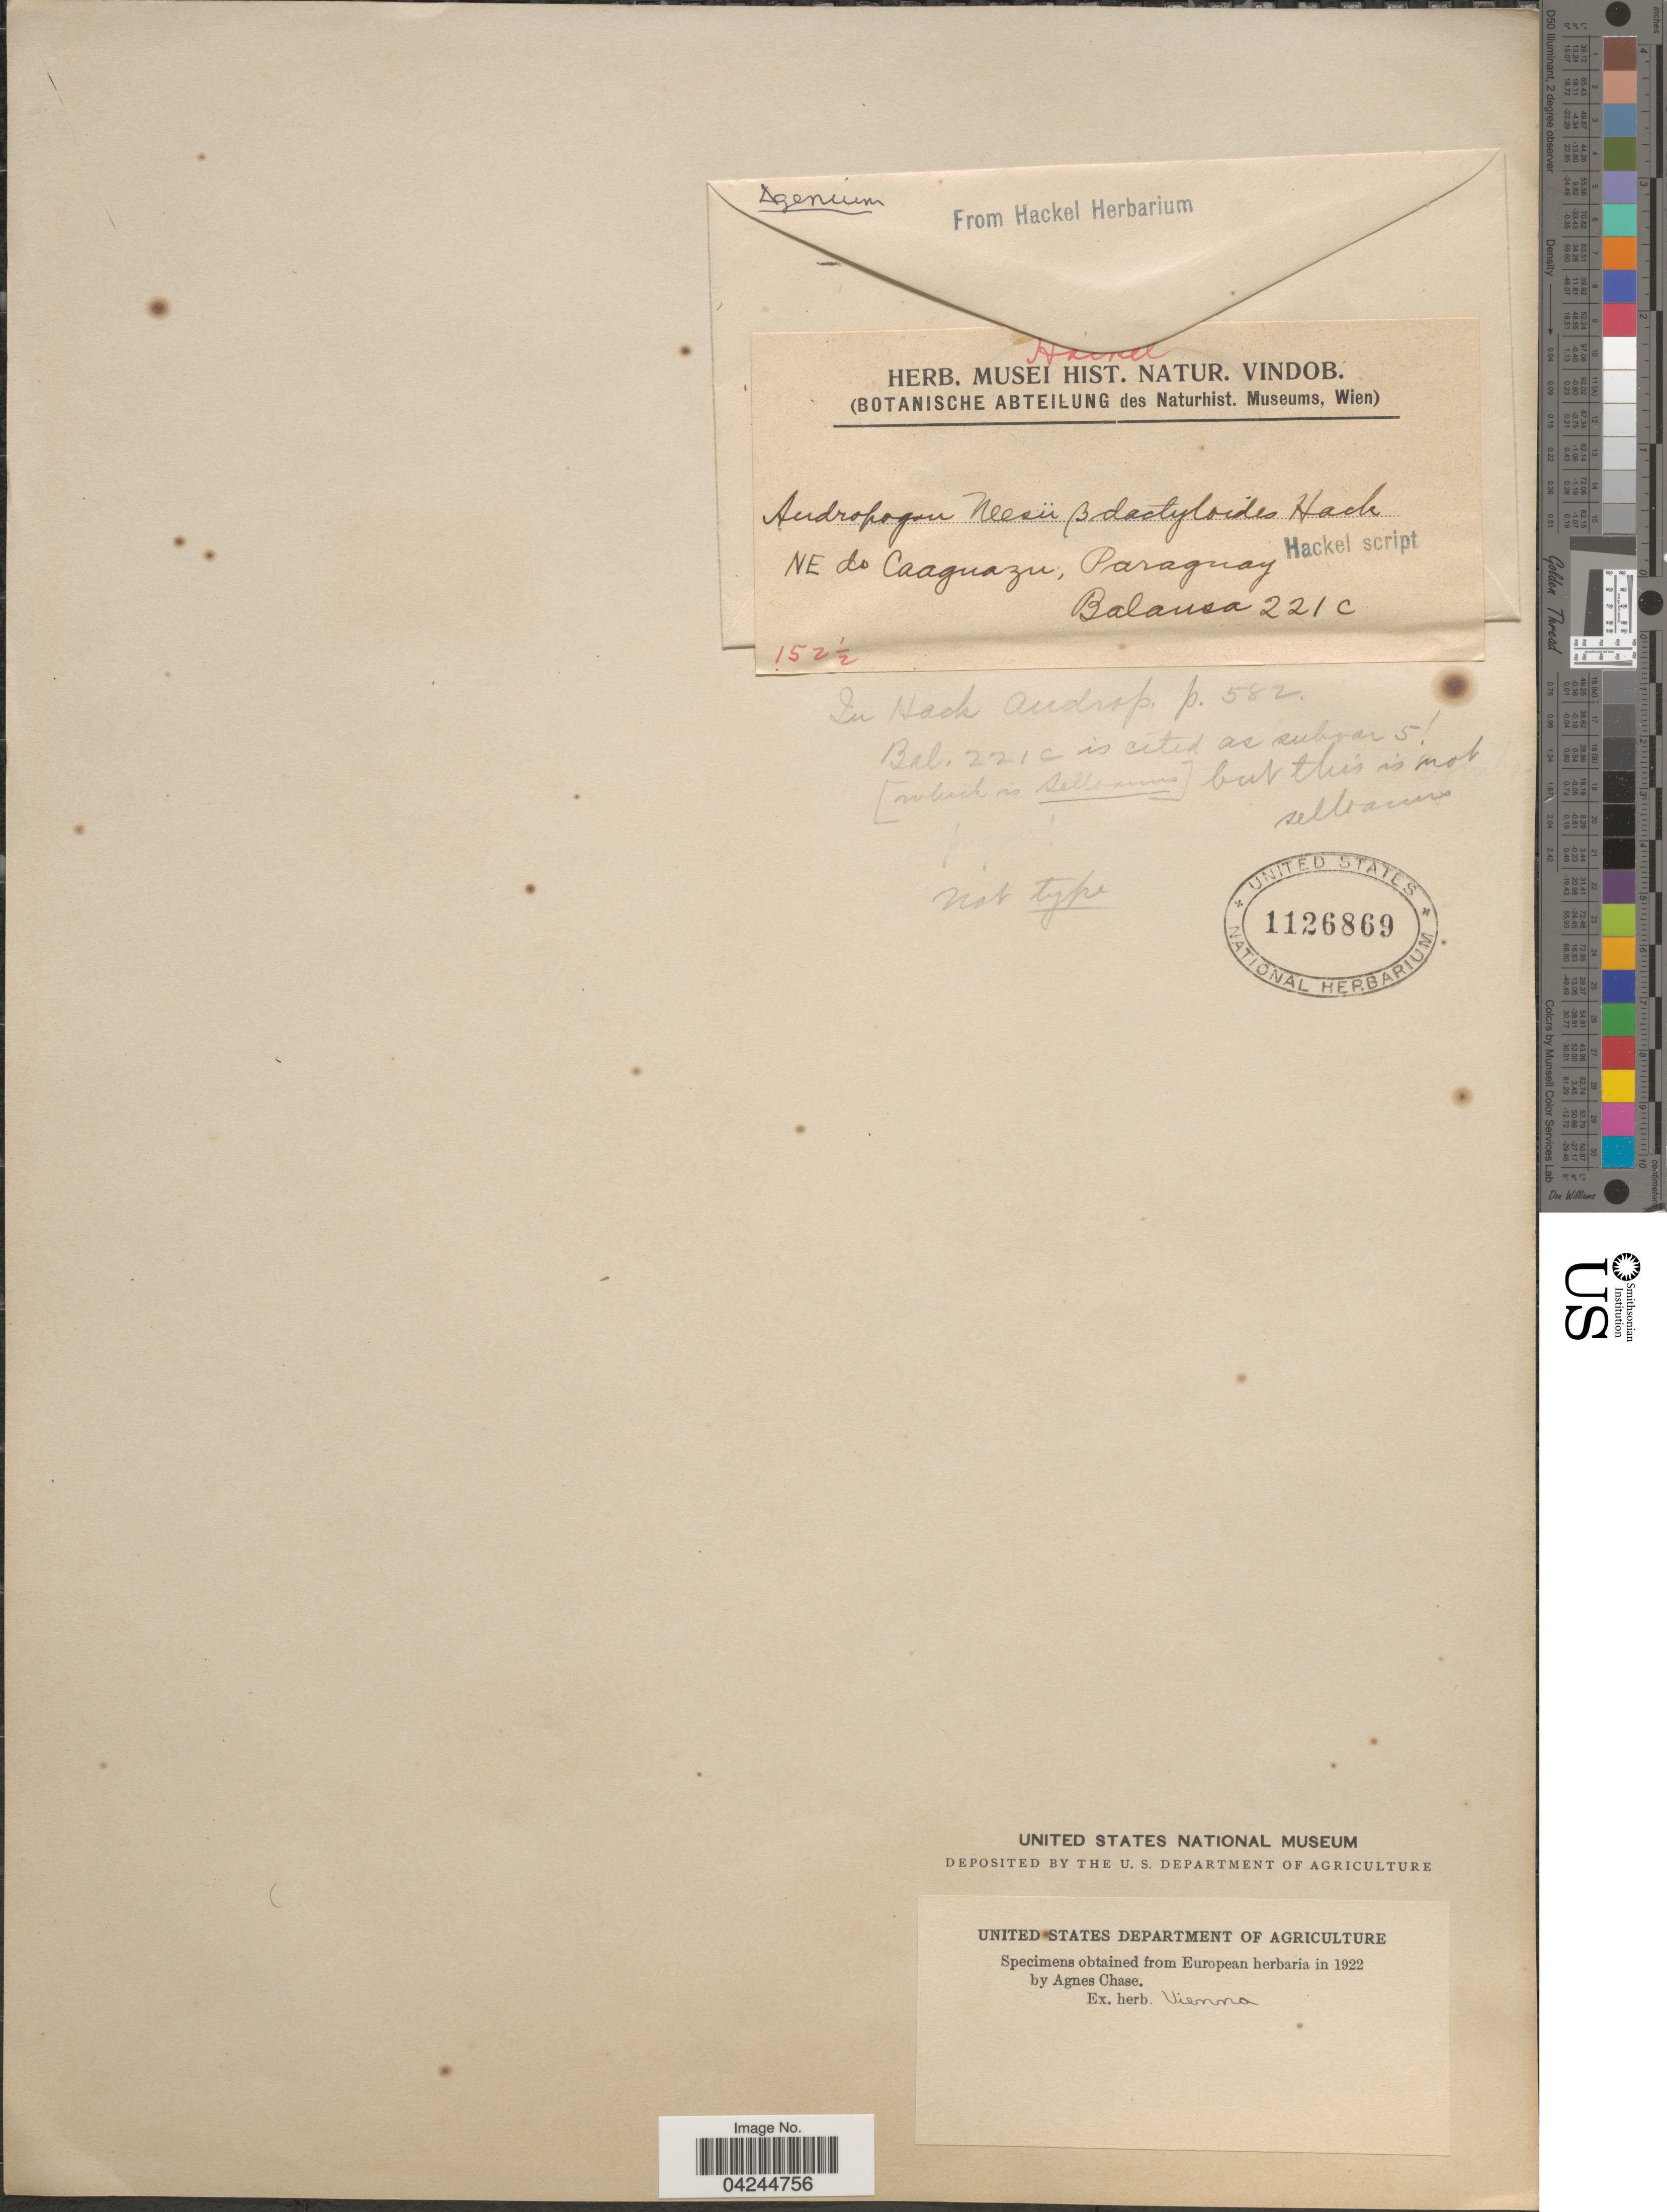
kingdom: Plantae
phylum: Tracheophyta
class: Liliopsida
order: Poales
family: Poaceae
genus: Agenium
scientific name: Agenium villosum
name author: (Nees) Pilg.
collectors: -. Balansa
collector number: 221c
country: Paraguay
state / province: Caaguazu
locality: NE do Caaguazu.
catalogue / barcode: US 1126869